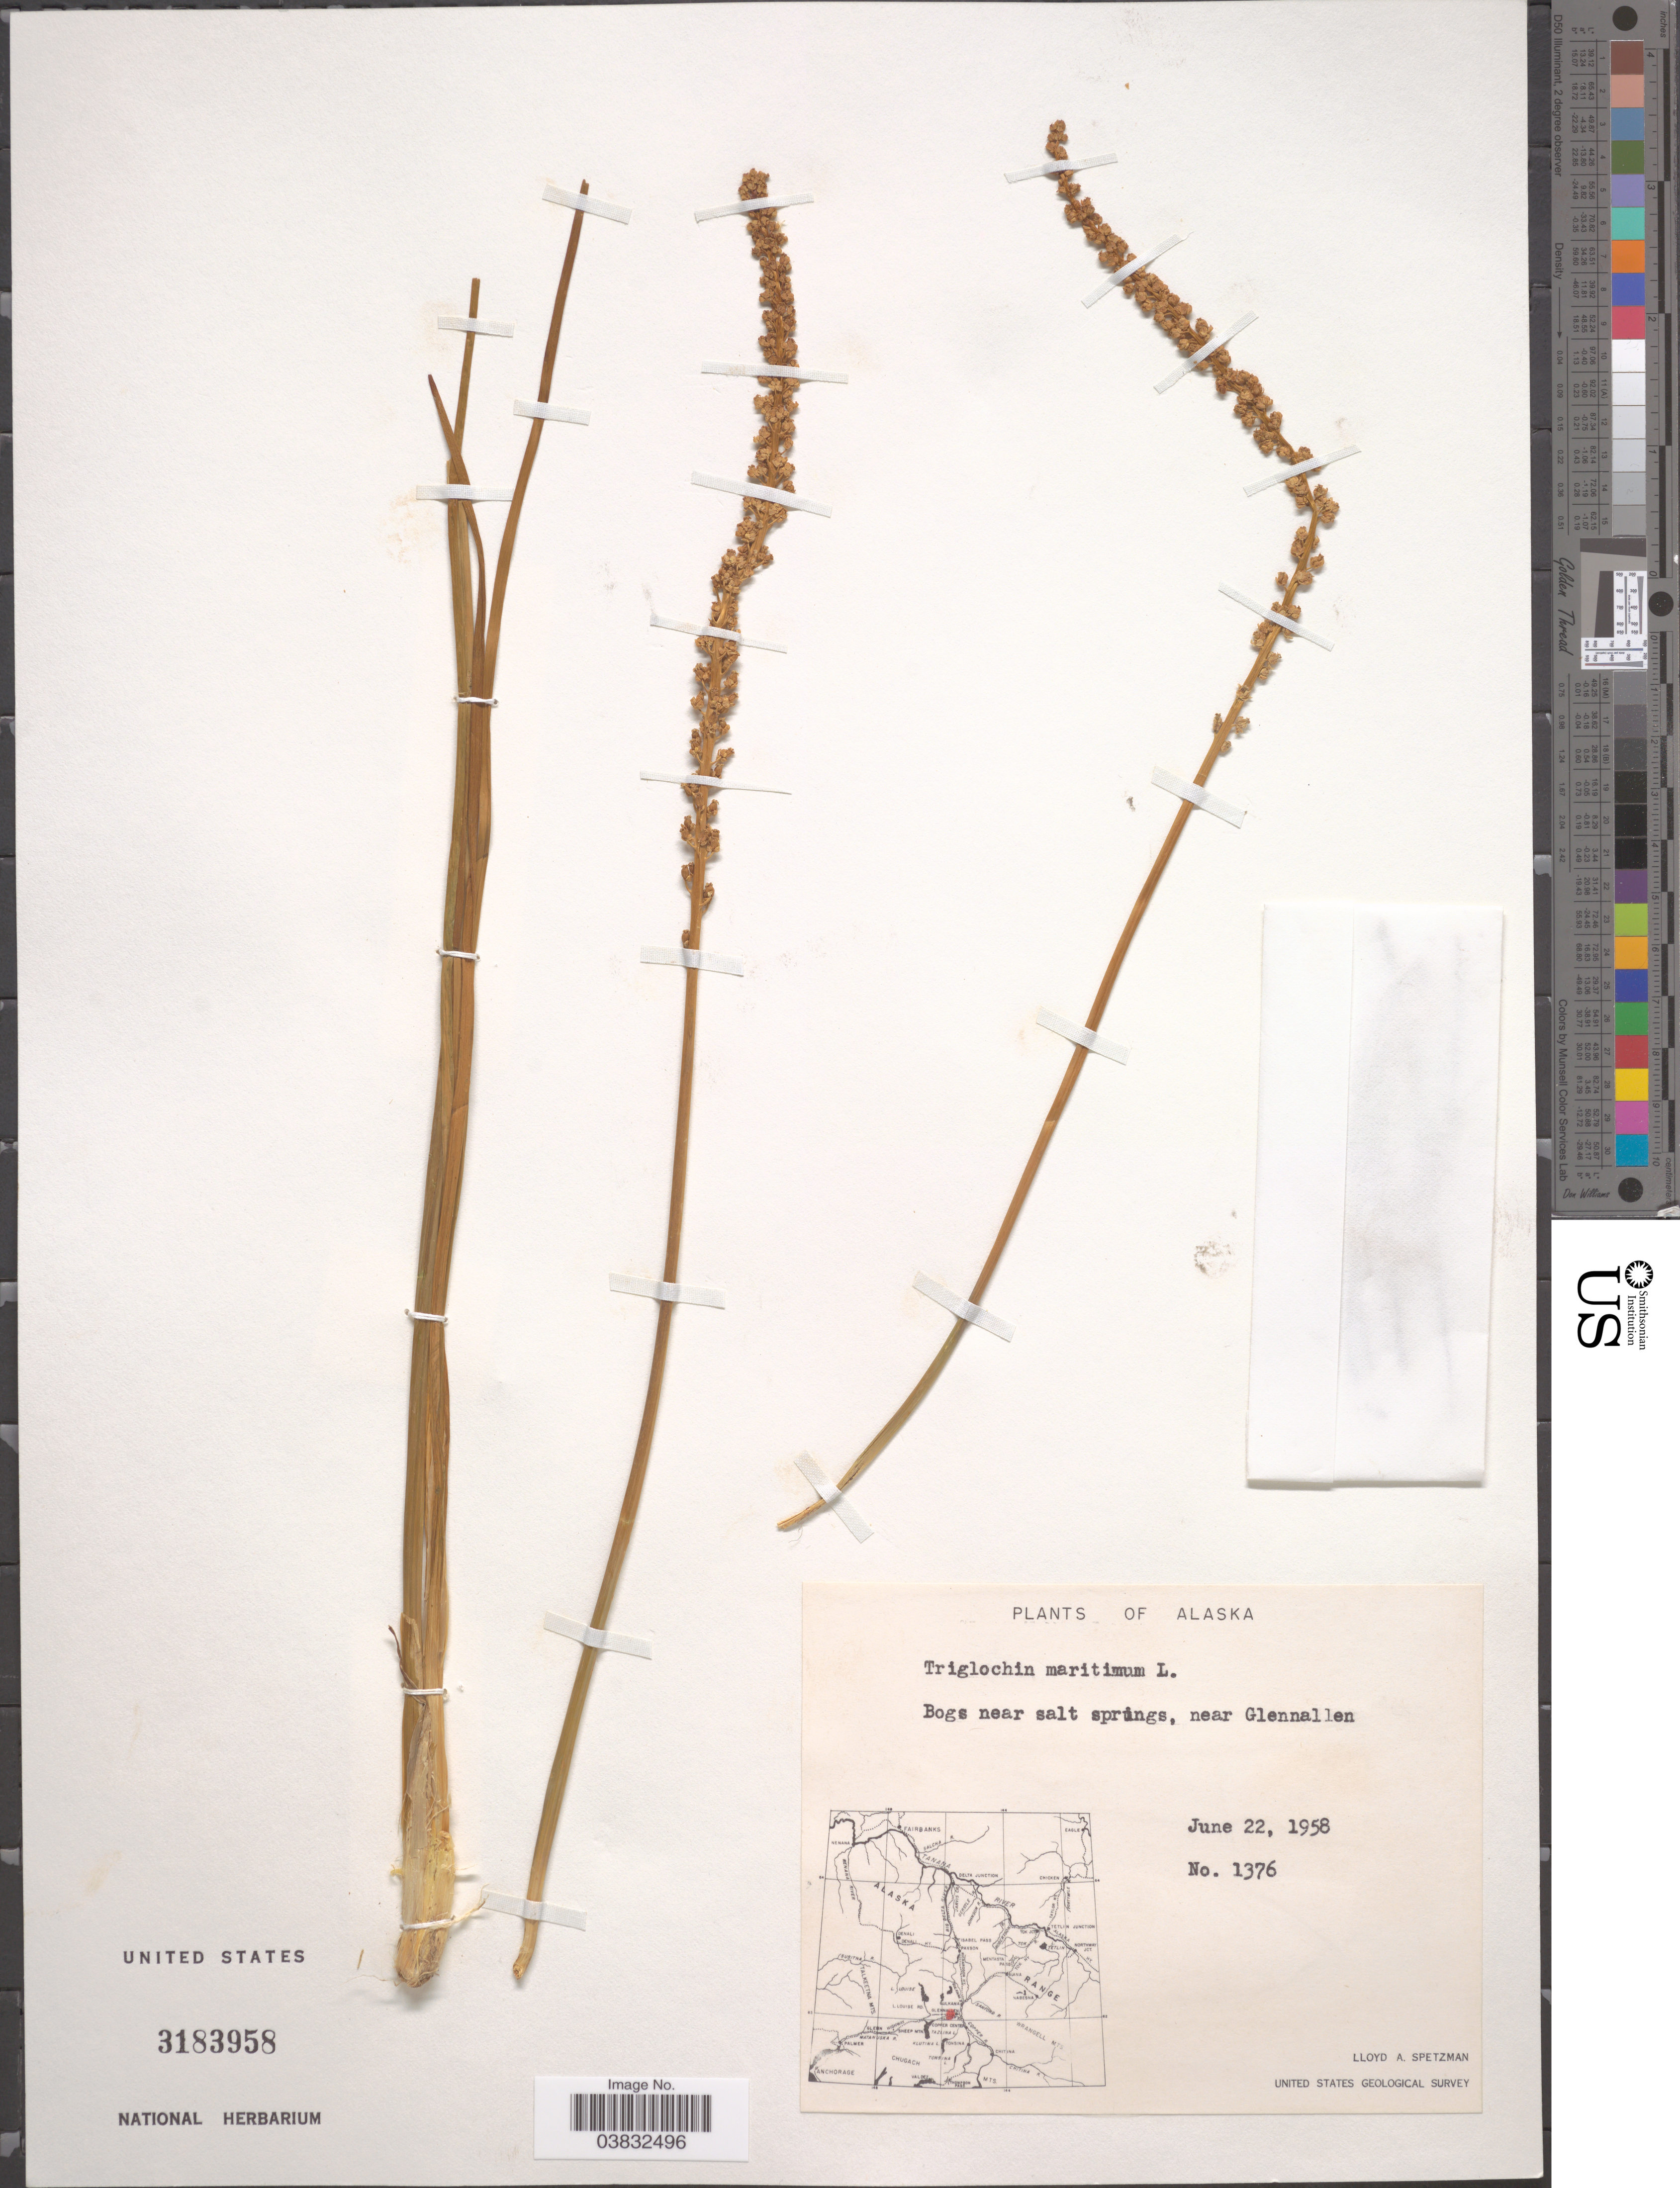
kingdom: Plantae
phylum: Tracheophyta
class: Liliopsida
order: Alismatales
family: Juncaginaceae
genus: Triglochin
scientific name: Triglochin maritima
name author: L.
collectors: L. Spetzman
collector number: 1376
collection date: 1958-06-22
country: United States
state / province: Alaska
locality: Bogs near salt springs, near Glennallen.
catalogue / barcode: US 3183958